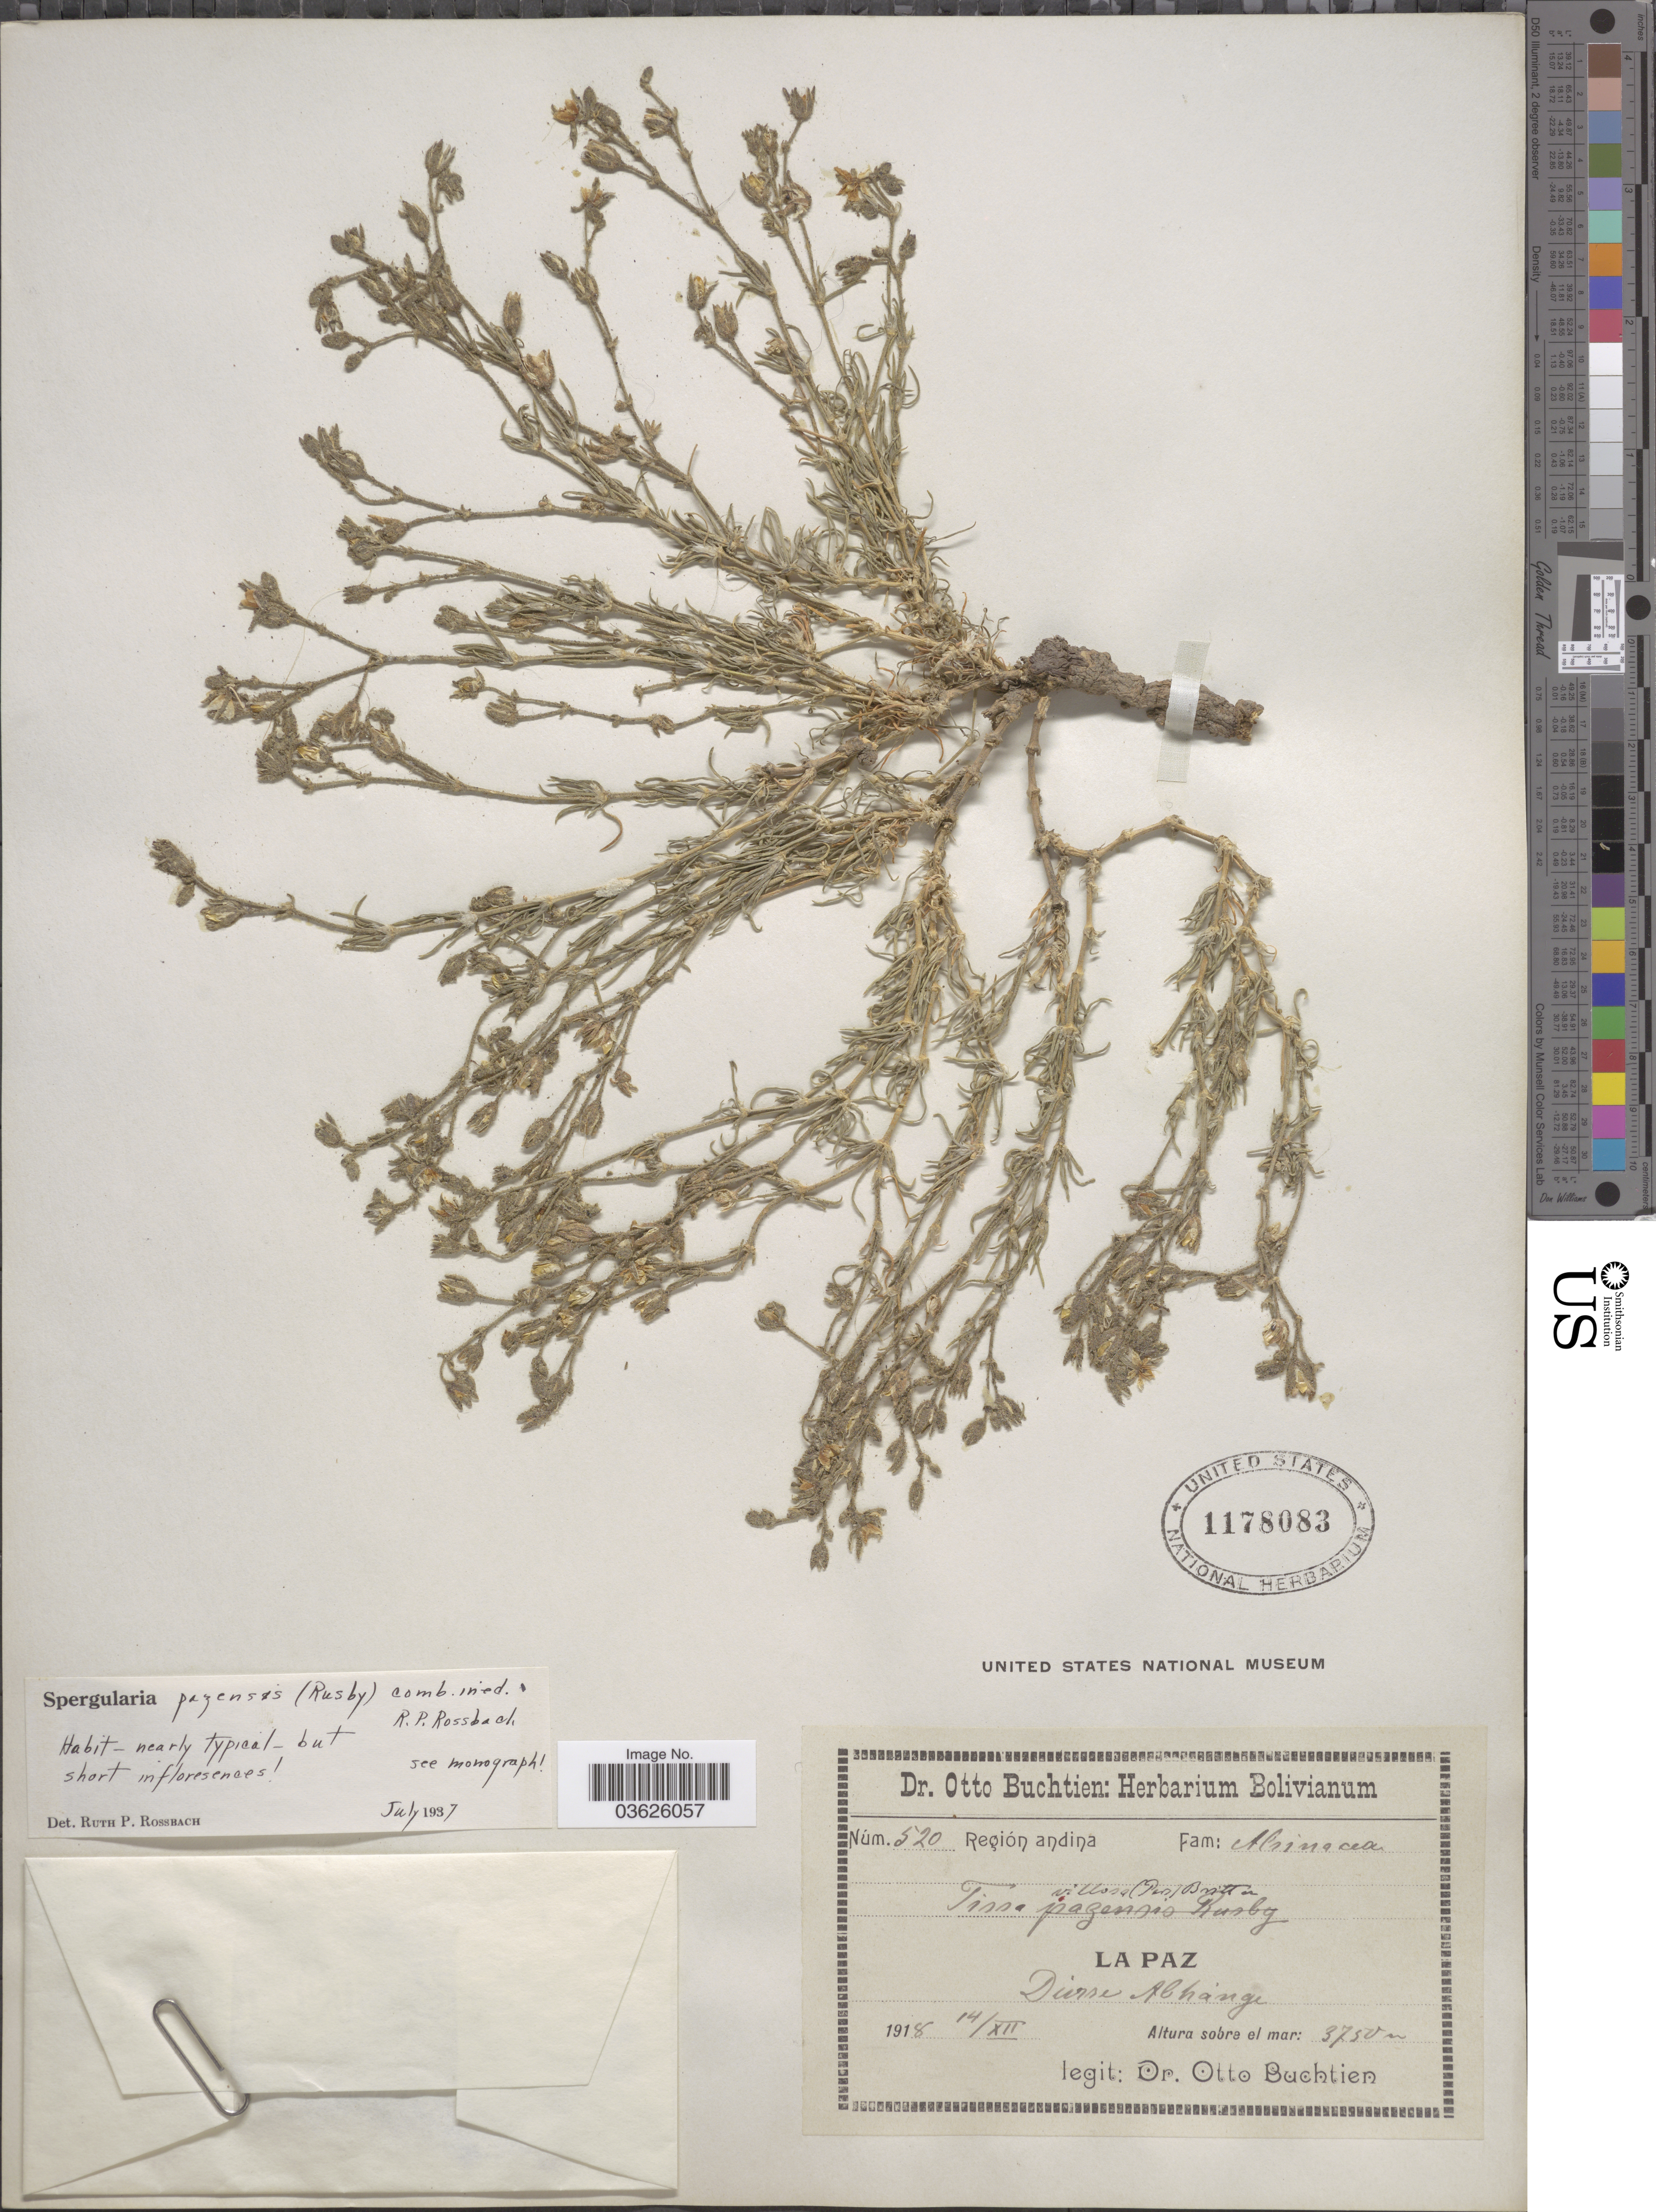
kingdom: Plantae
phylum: Tracheophyta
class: Magnoliopsida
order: Caryophyllales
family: Caryophyllaceae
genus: Spergularia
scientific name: Spergularia pazensis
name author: (Rusby) R. Rossbach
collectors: O. Buchtien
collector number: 520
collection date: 1918-12-14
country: Bolivia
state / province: La Paz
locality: Región andina.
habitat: dürre abhänge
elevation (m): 3750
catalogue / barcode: US 1178083